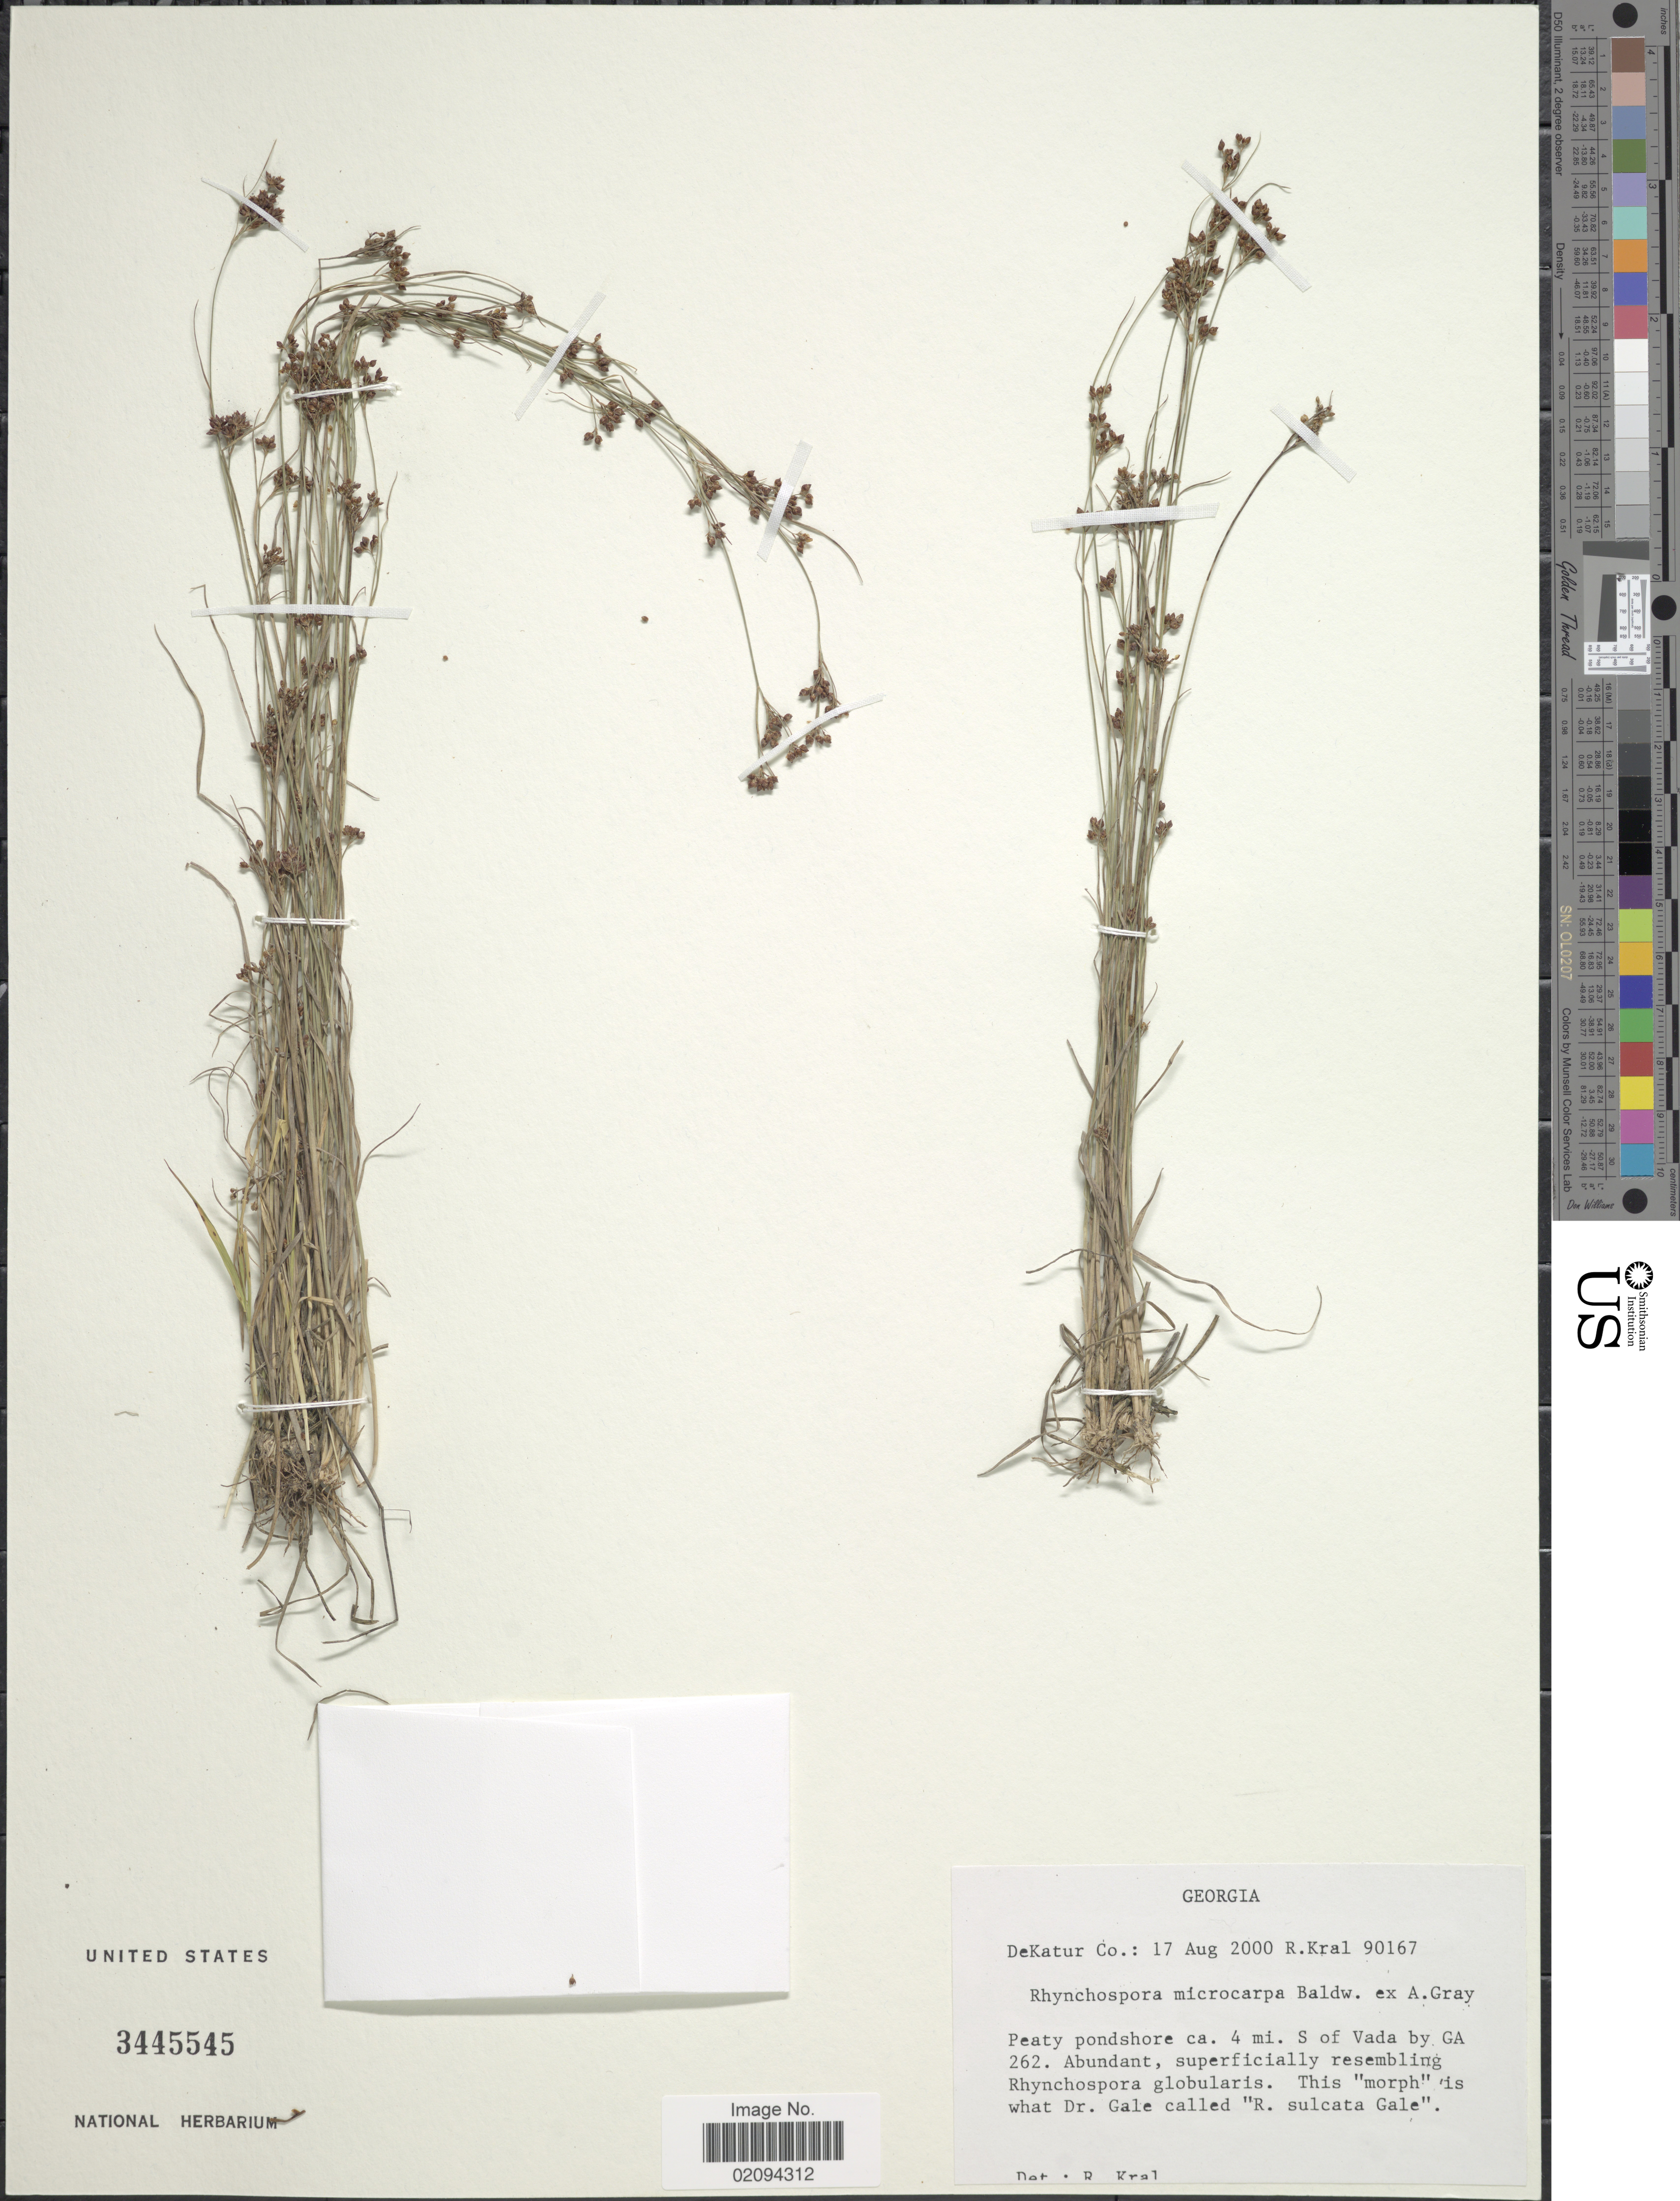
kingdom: Plantae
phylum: Tracheophyta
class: Liliopsida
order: Poales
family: Cyperaceae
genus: Rhynchospora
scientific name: Rhynchospora microcarpa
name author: Baldwin ex A. Gray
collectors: R. Kral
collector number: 90167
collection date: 2000-08-17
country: United States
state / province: Georgia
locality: DeKatur Co. Peaty pindshore ca. 4 mi. S of Vada by GA 262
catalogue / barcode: US 3445545